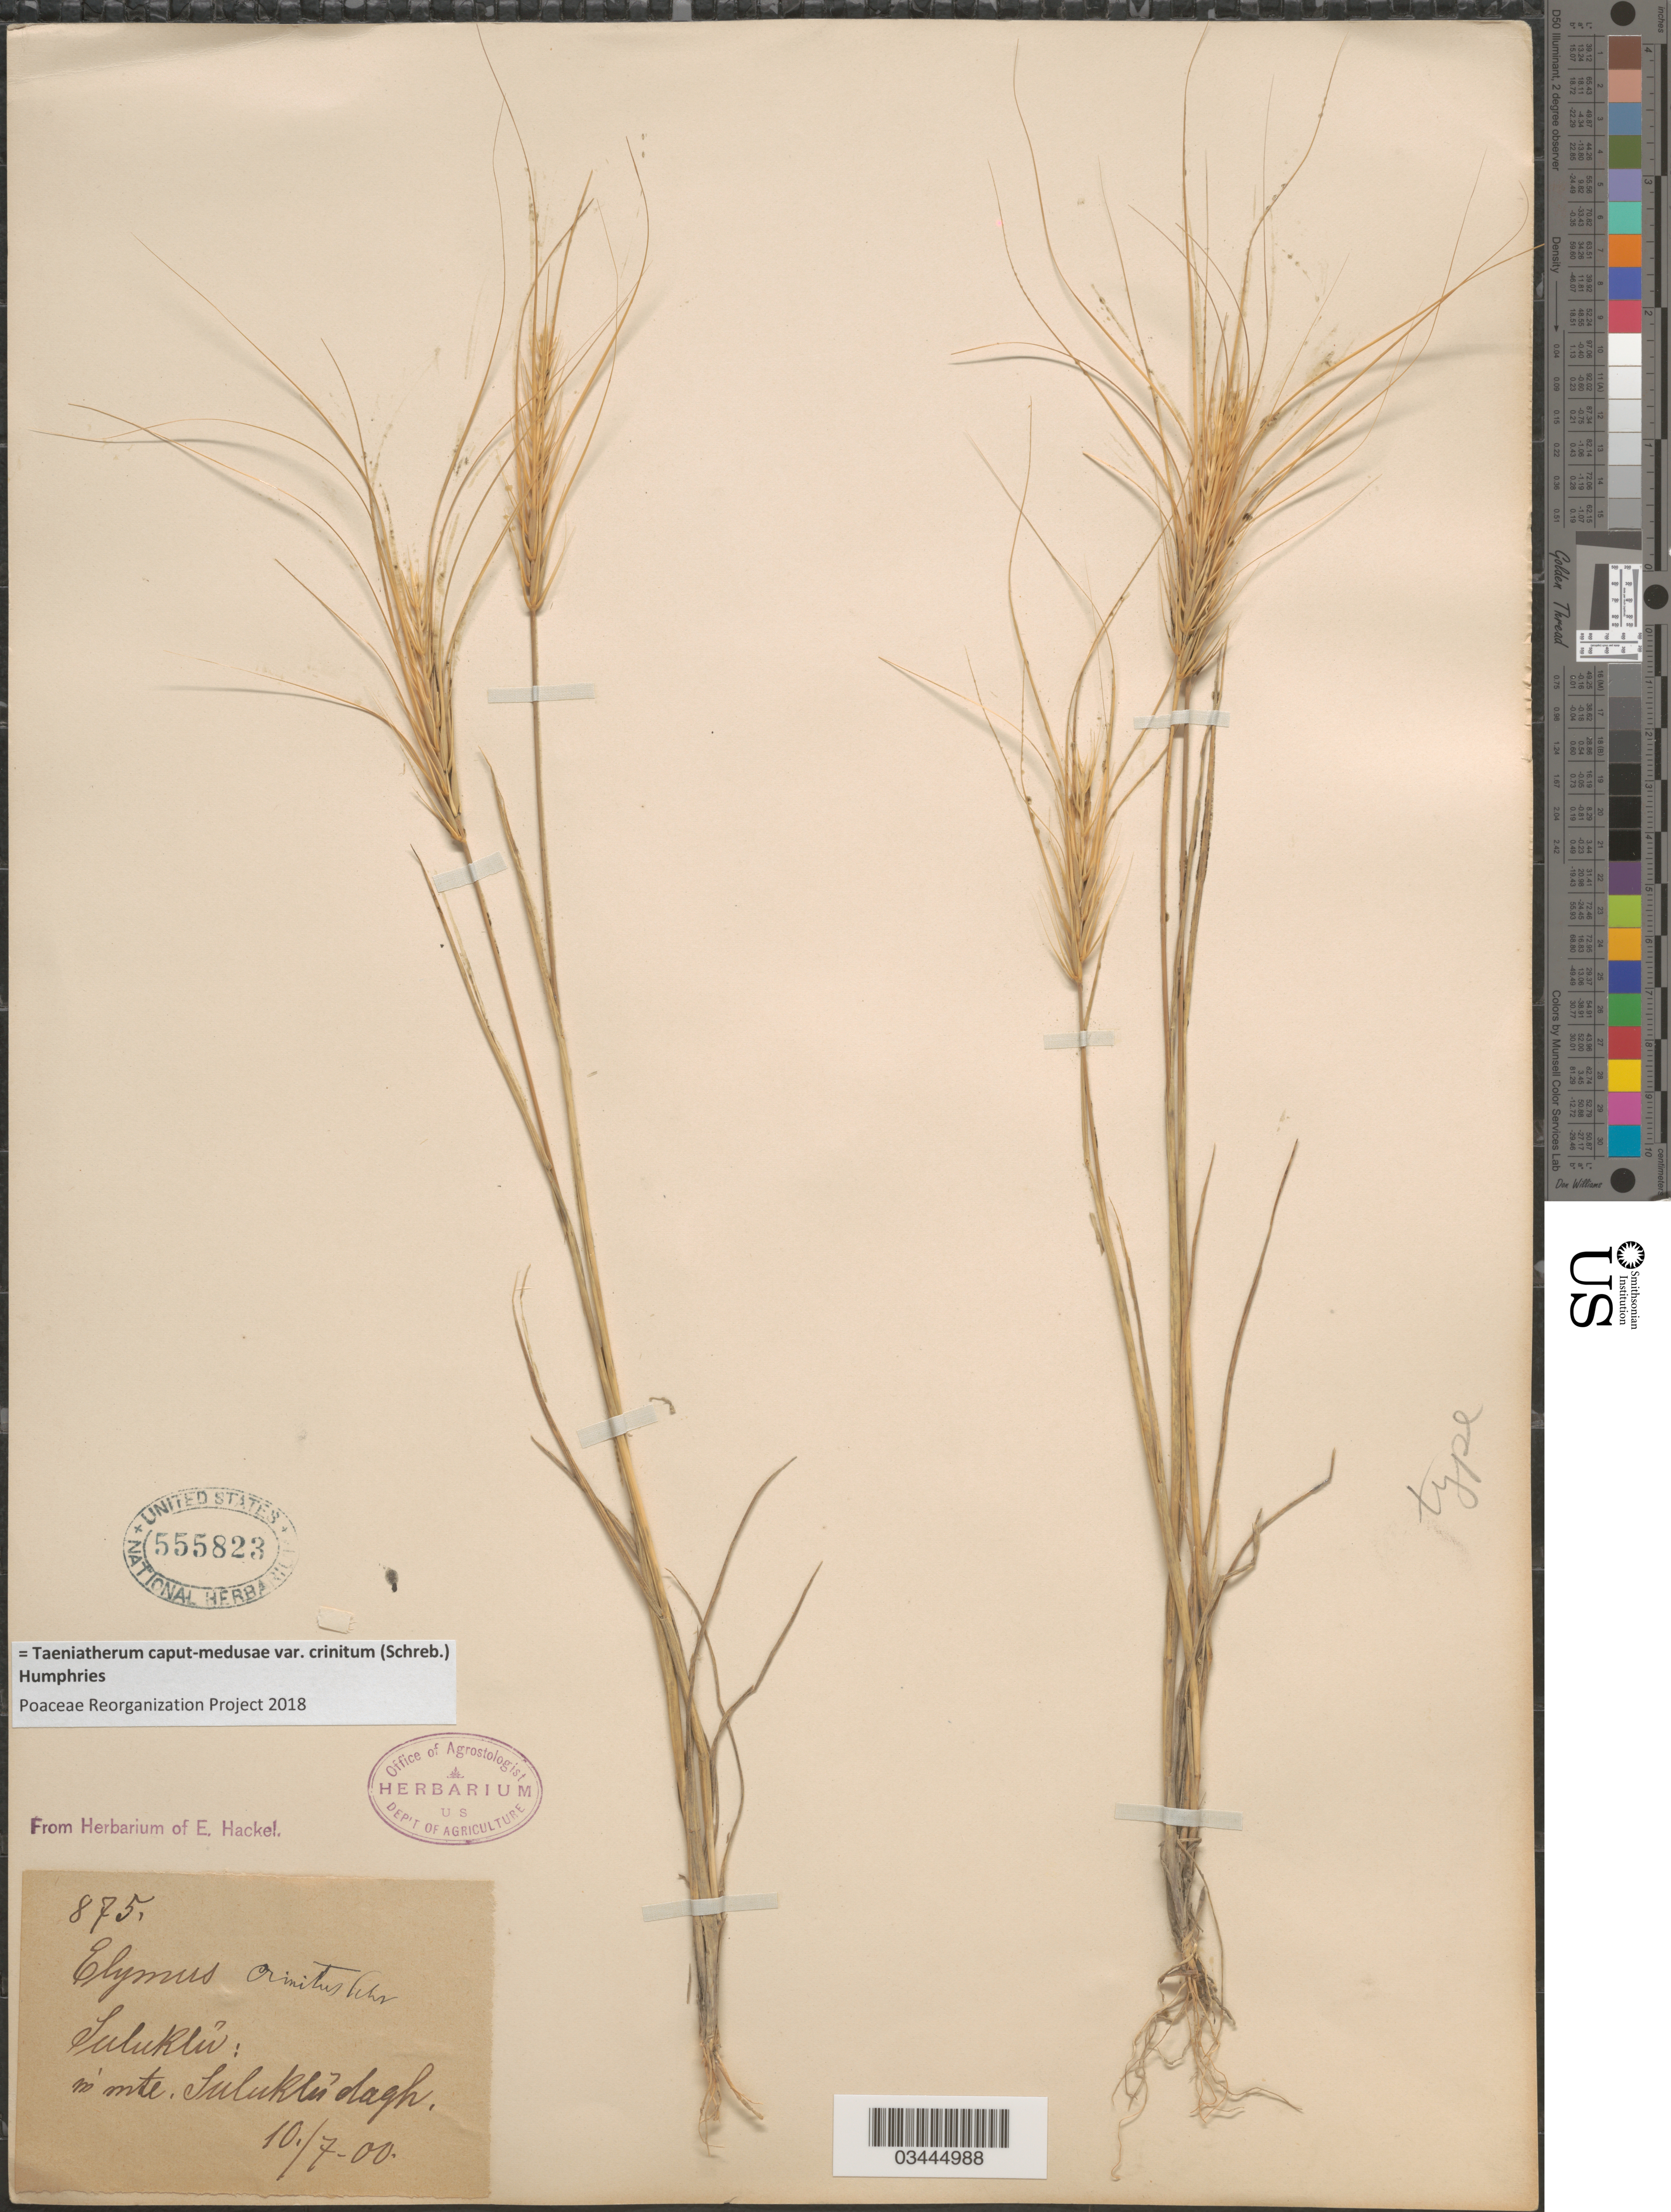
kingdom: Plantae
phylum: Tracheophyta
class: Liliopsida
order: Poales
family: Poaceae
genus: Taeniatherum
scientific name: Taeniatherum caput-medusae var. crinitum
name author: (Schreb.) Humphries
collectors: ex herb. E. Hackel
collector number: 875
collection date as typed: Transcribed d/m/y: 10/7/0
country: Turkey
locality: Suluklu: in mte. Suluklu dagh.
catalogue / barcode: US 555823